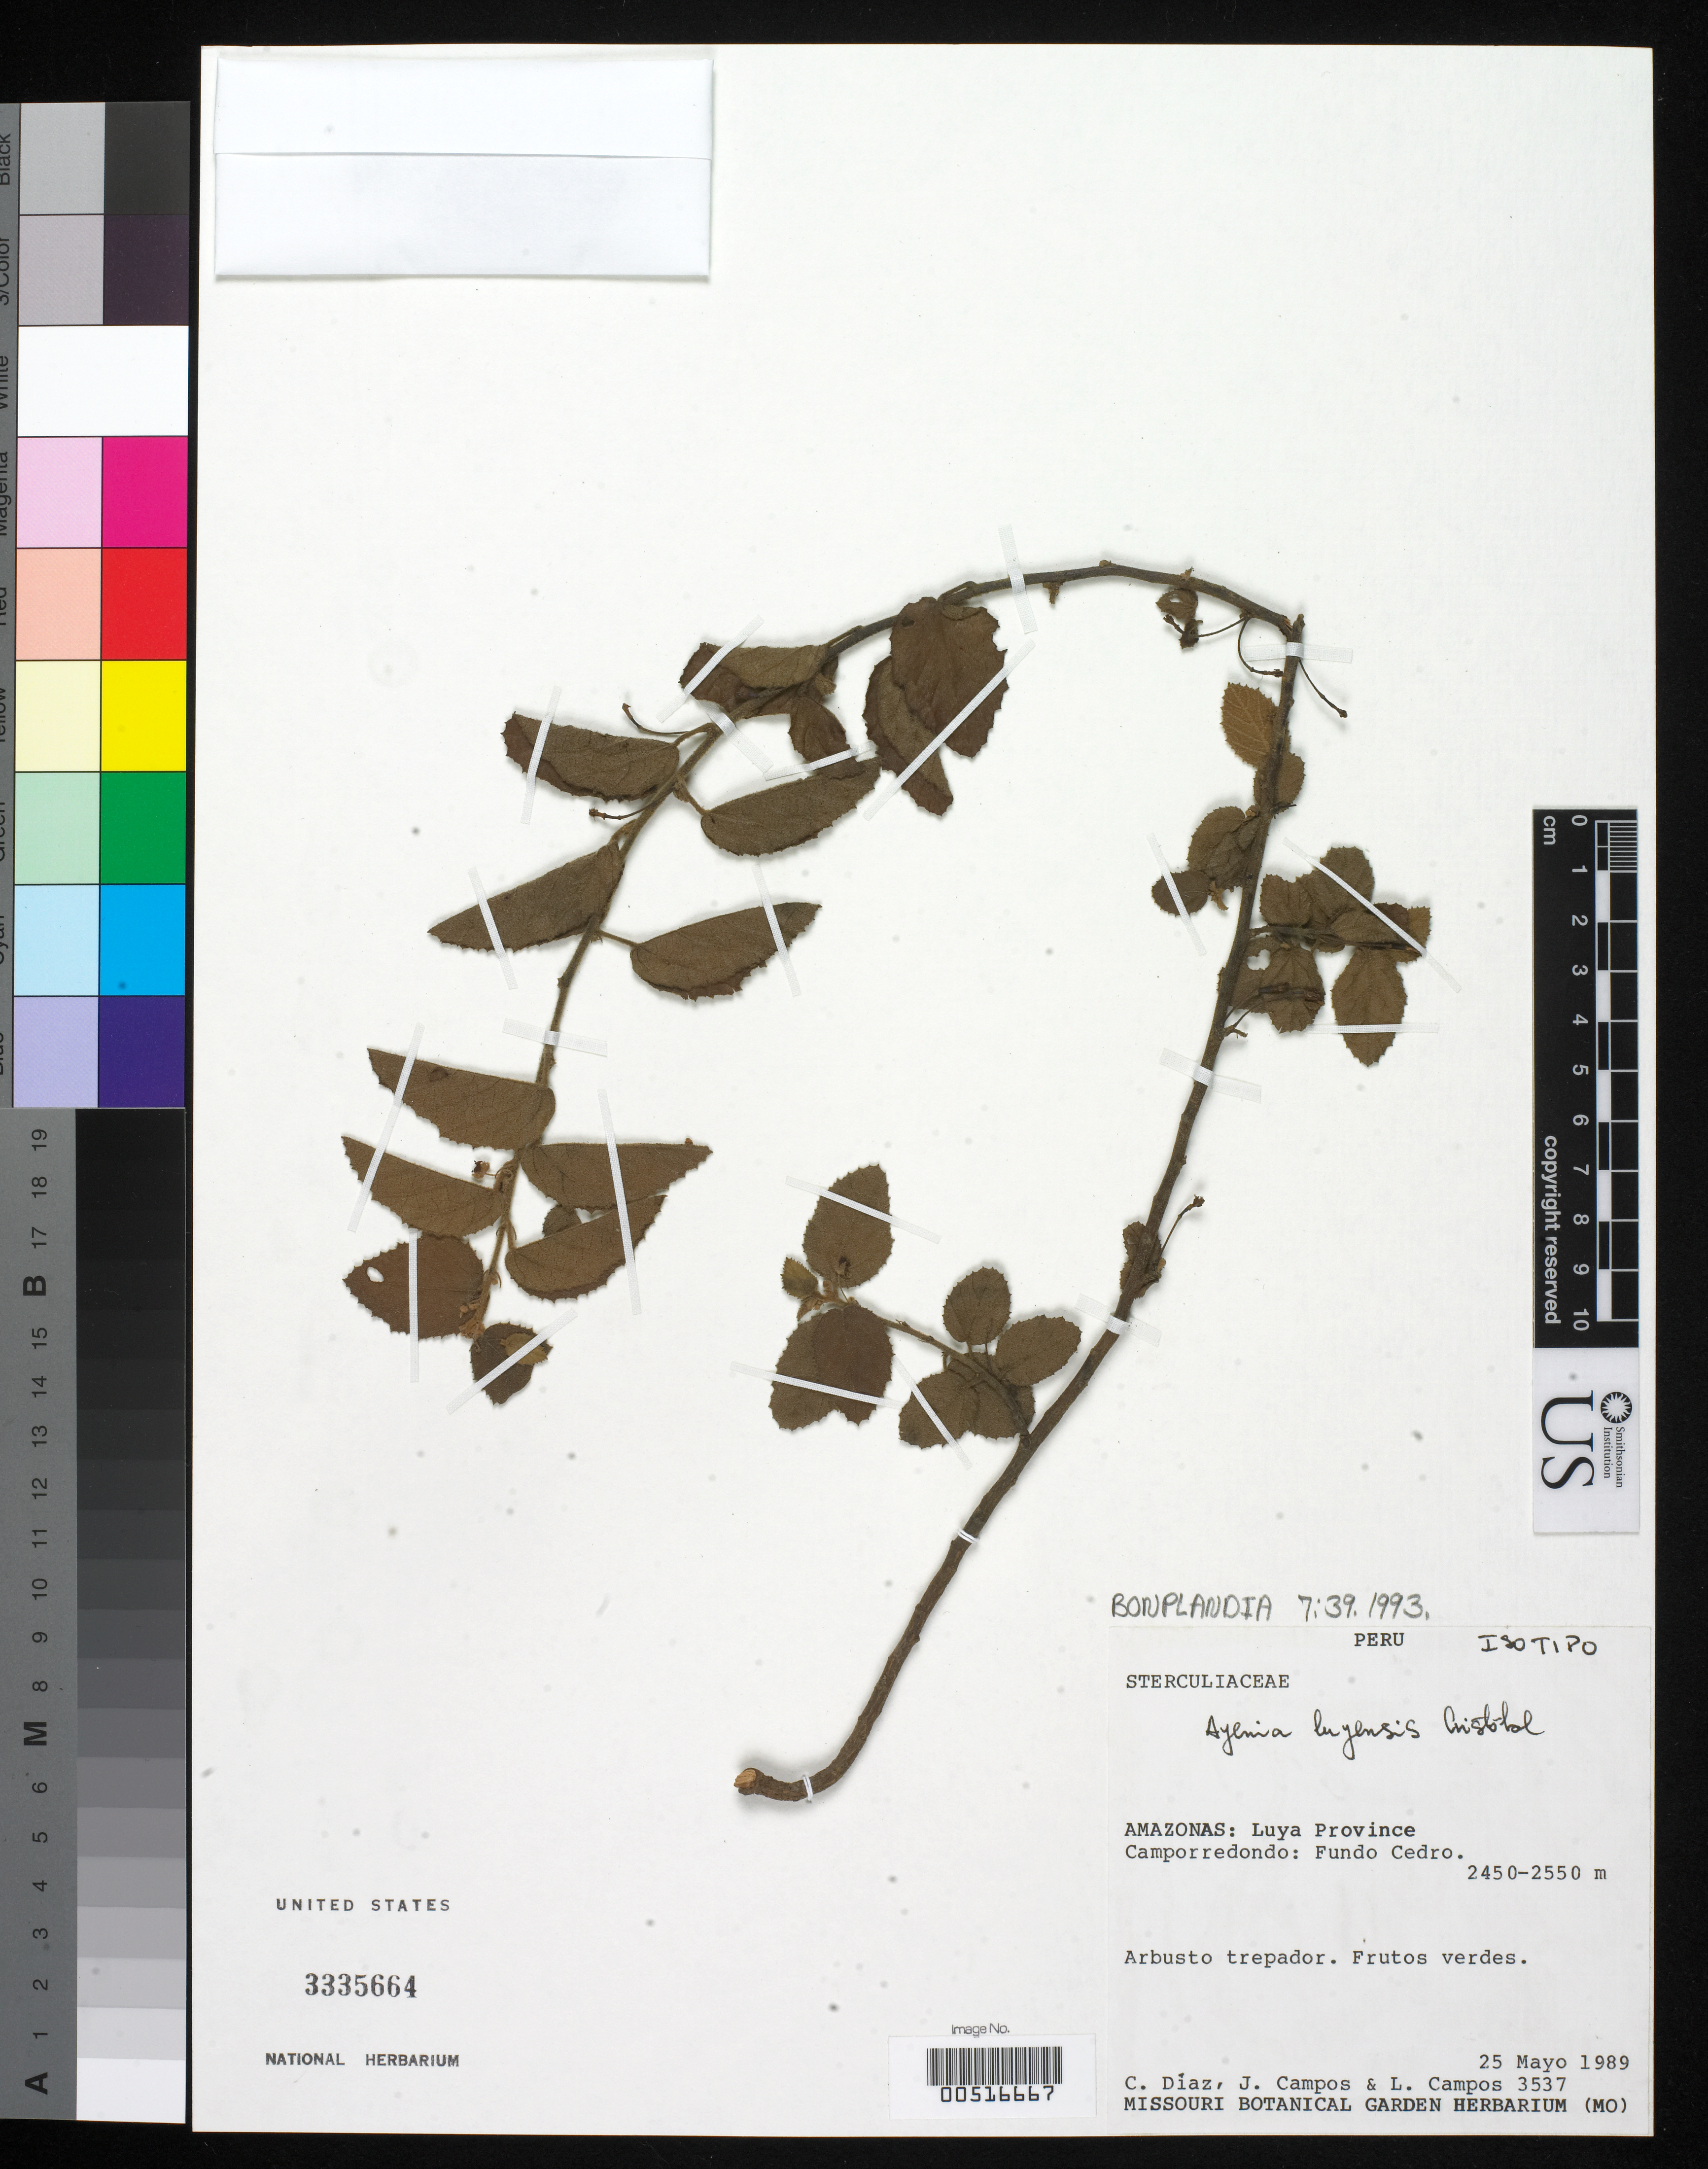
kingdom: Plantae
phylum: Tracheophyta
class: Magnoliopsida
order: Malvales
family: Malvaceae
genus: Ayenia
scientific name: Ayenia luyensis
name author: Cristóbal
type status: Isotype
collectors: C. Díaz, J. Campos & L. Campos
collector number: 3537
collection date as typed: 25 May 1989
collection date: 1989-05-25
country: Peru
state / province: Amazonas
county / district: Luya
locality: Camporredondo, Fundo Cedro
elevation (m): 2450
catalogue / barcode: US 3335664